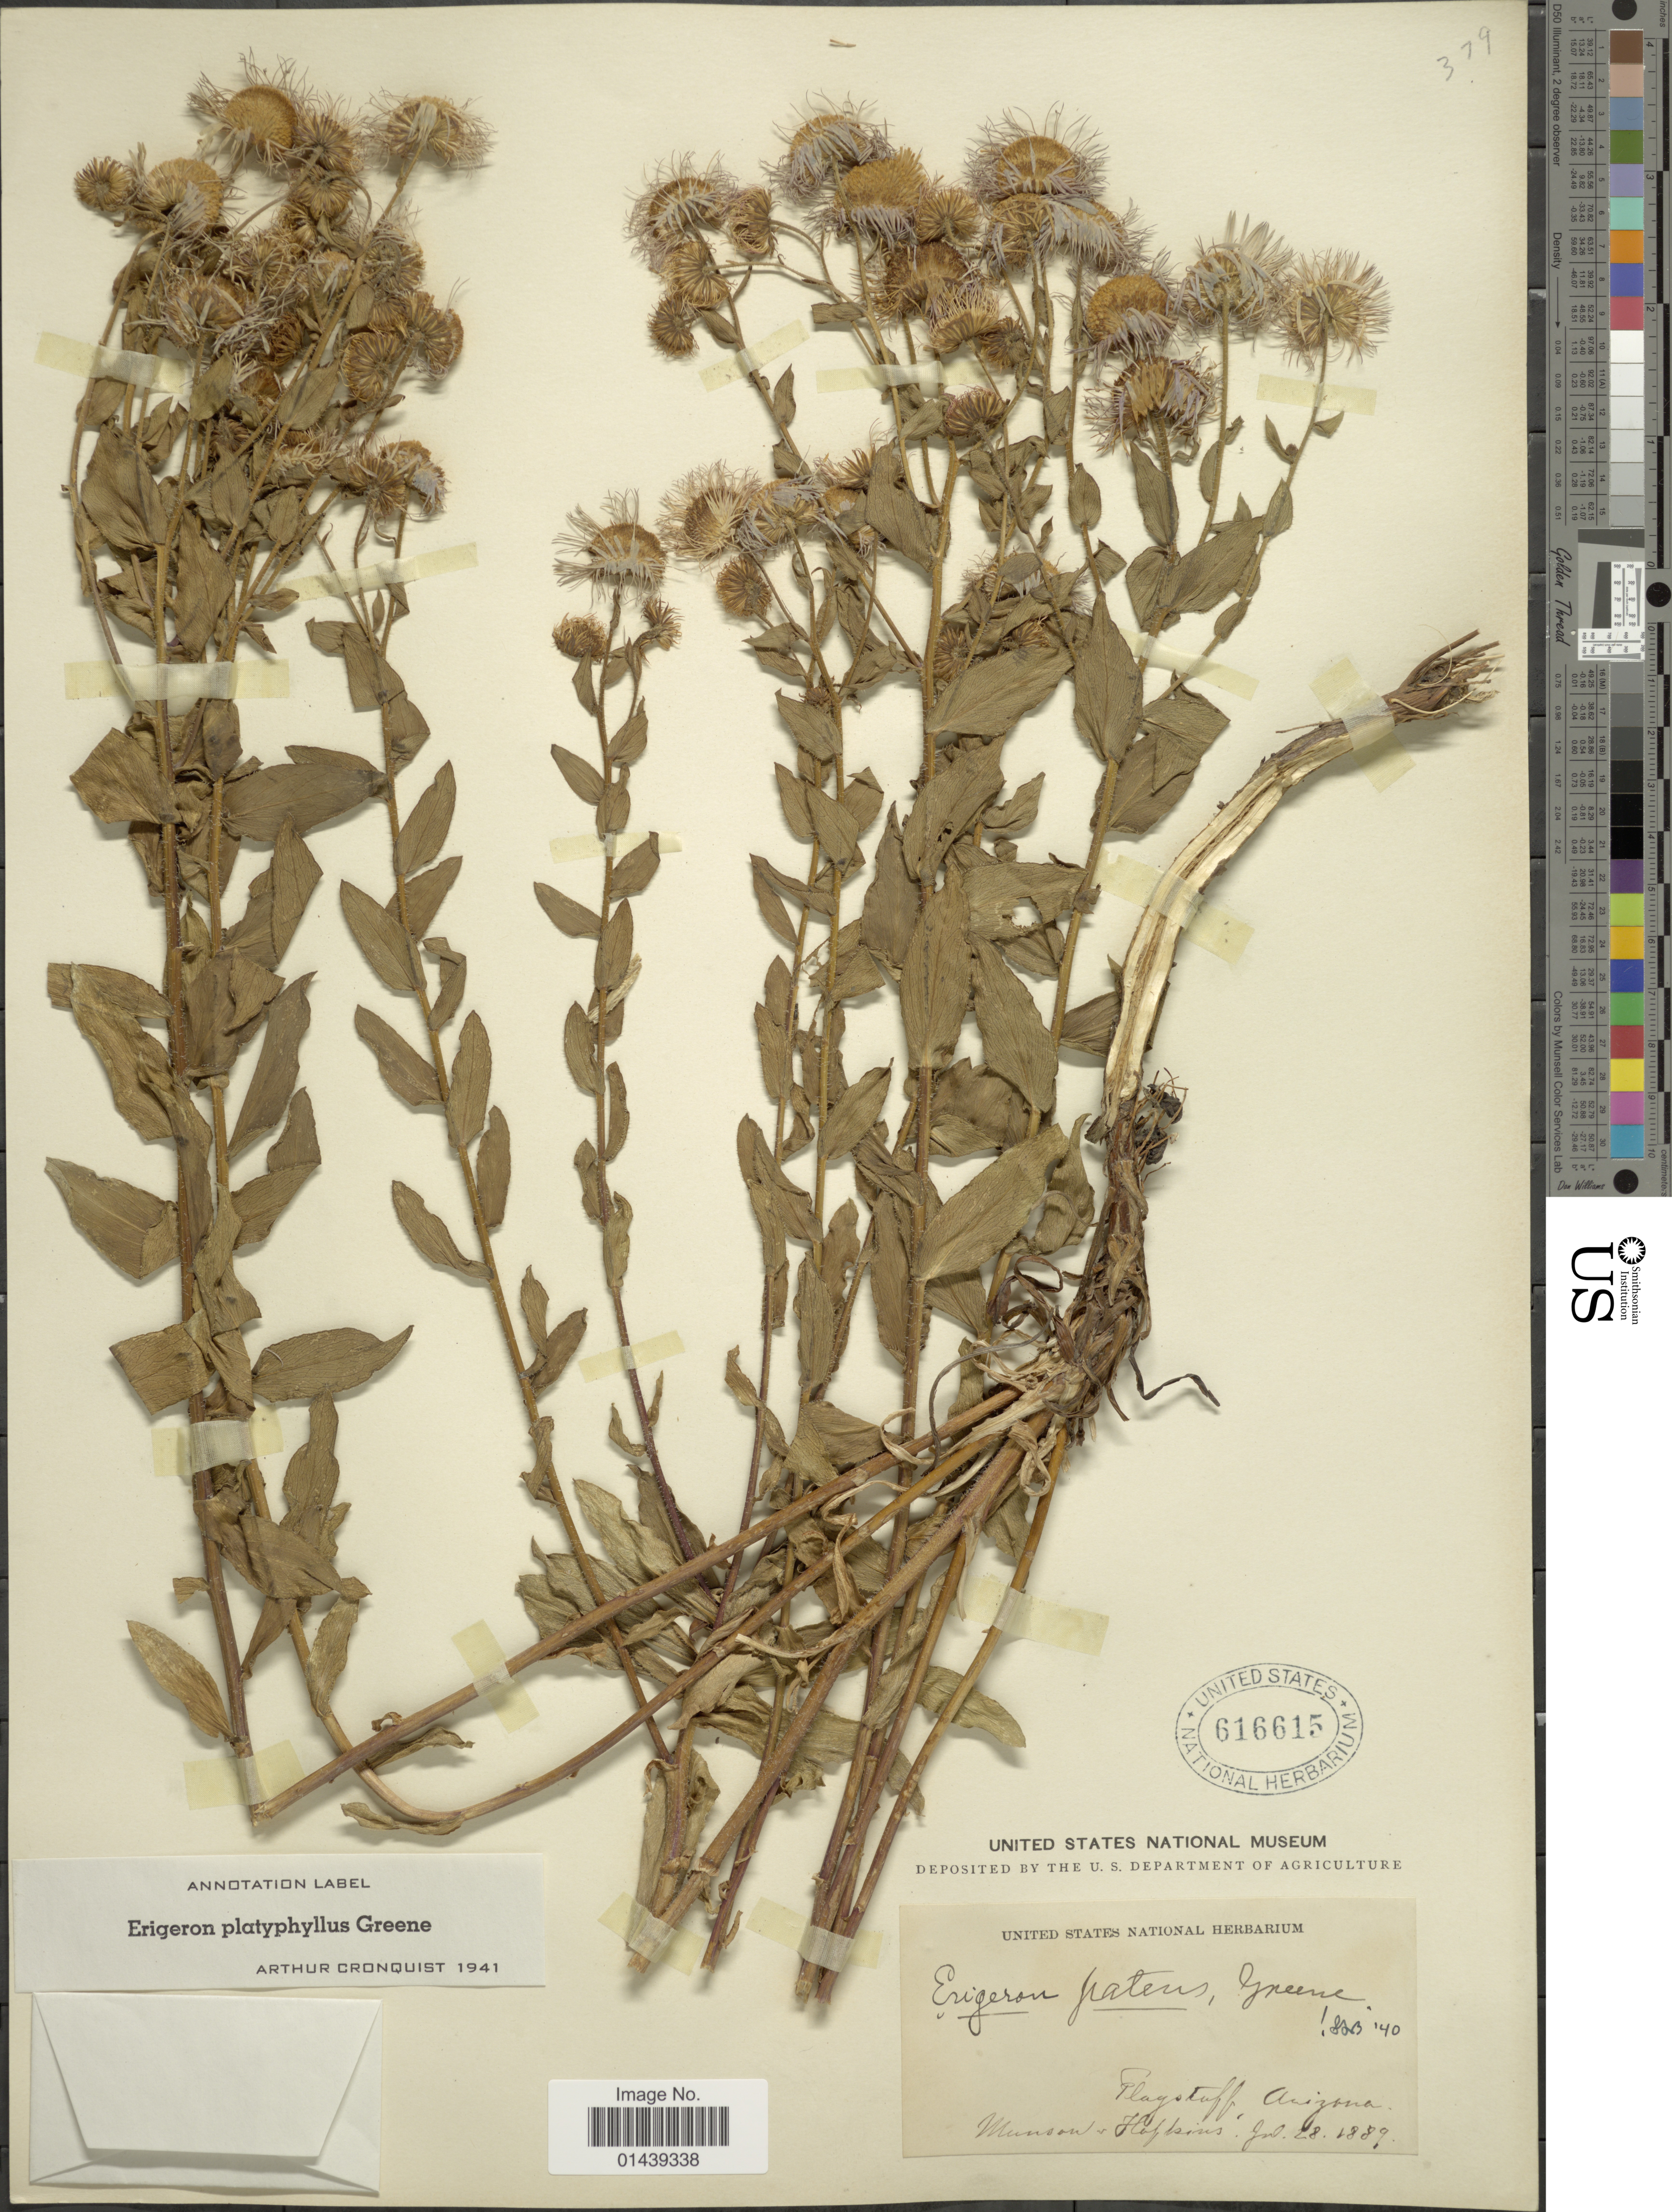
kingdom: Plantae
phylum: Tracheophyta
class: Magnoliopsida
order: Asterales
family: Asteraceae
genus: Erigeron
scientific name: Erigeron platyphyllus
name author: Greene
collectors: -. Munson & -- Hopkins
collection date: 1889-07-28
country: United States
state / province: Arizona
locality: Flagstaff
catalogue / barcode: US 616615